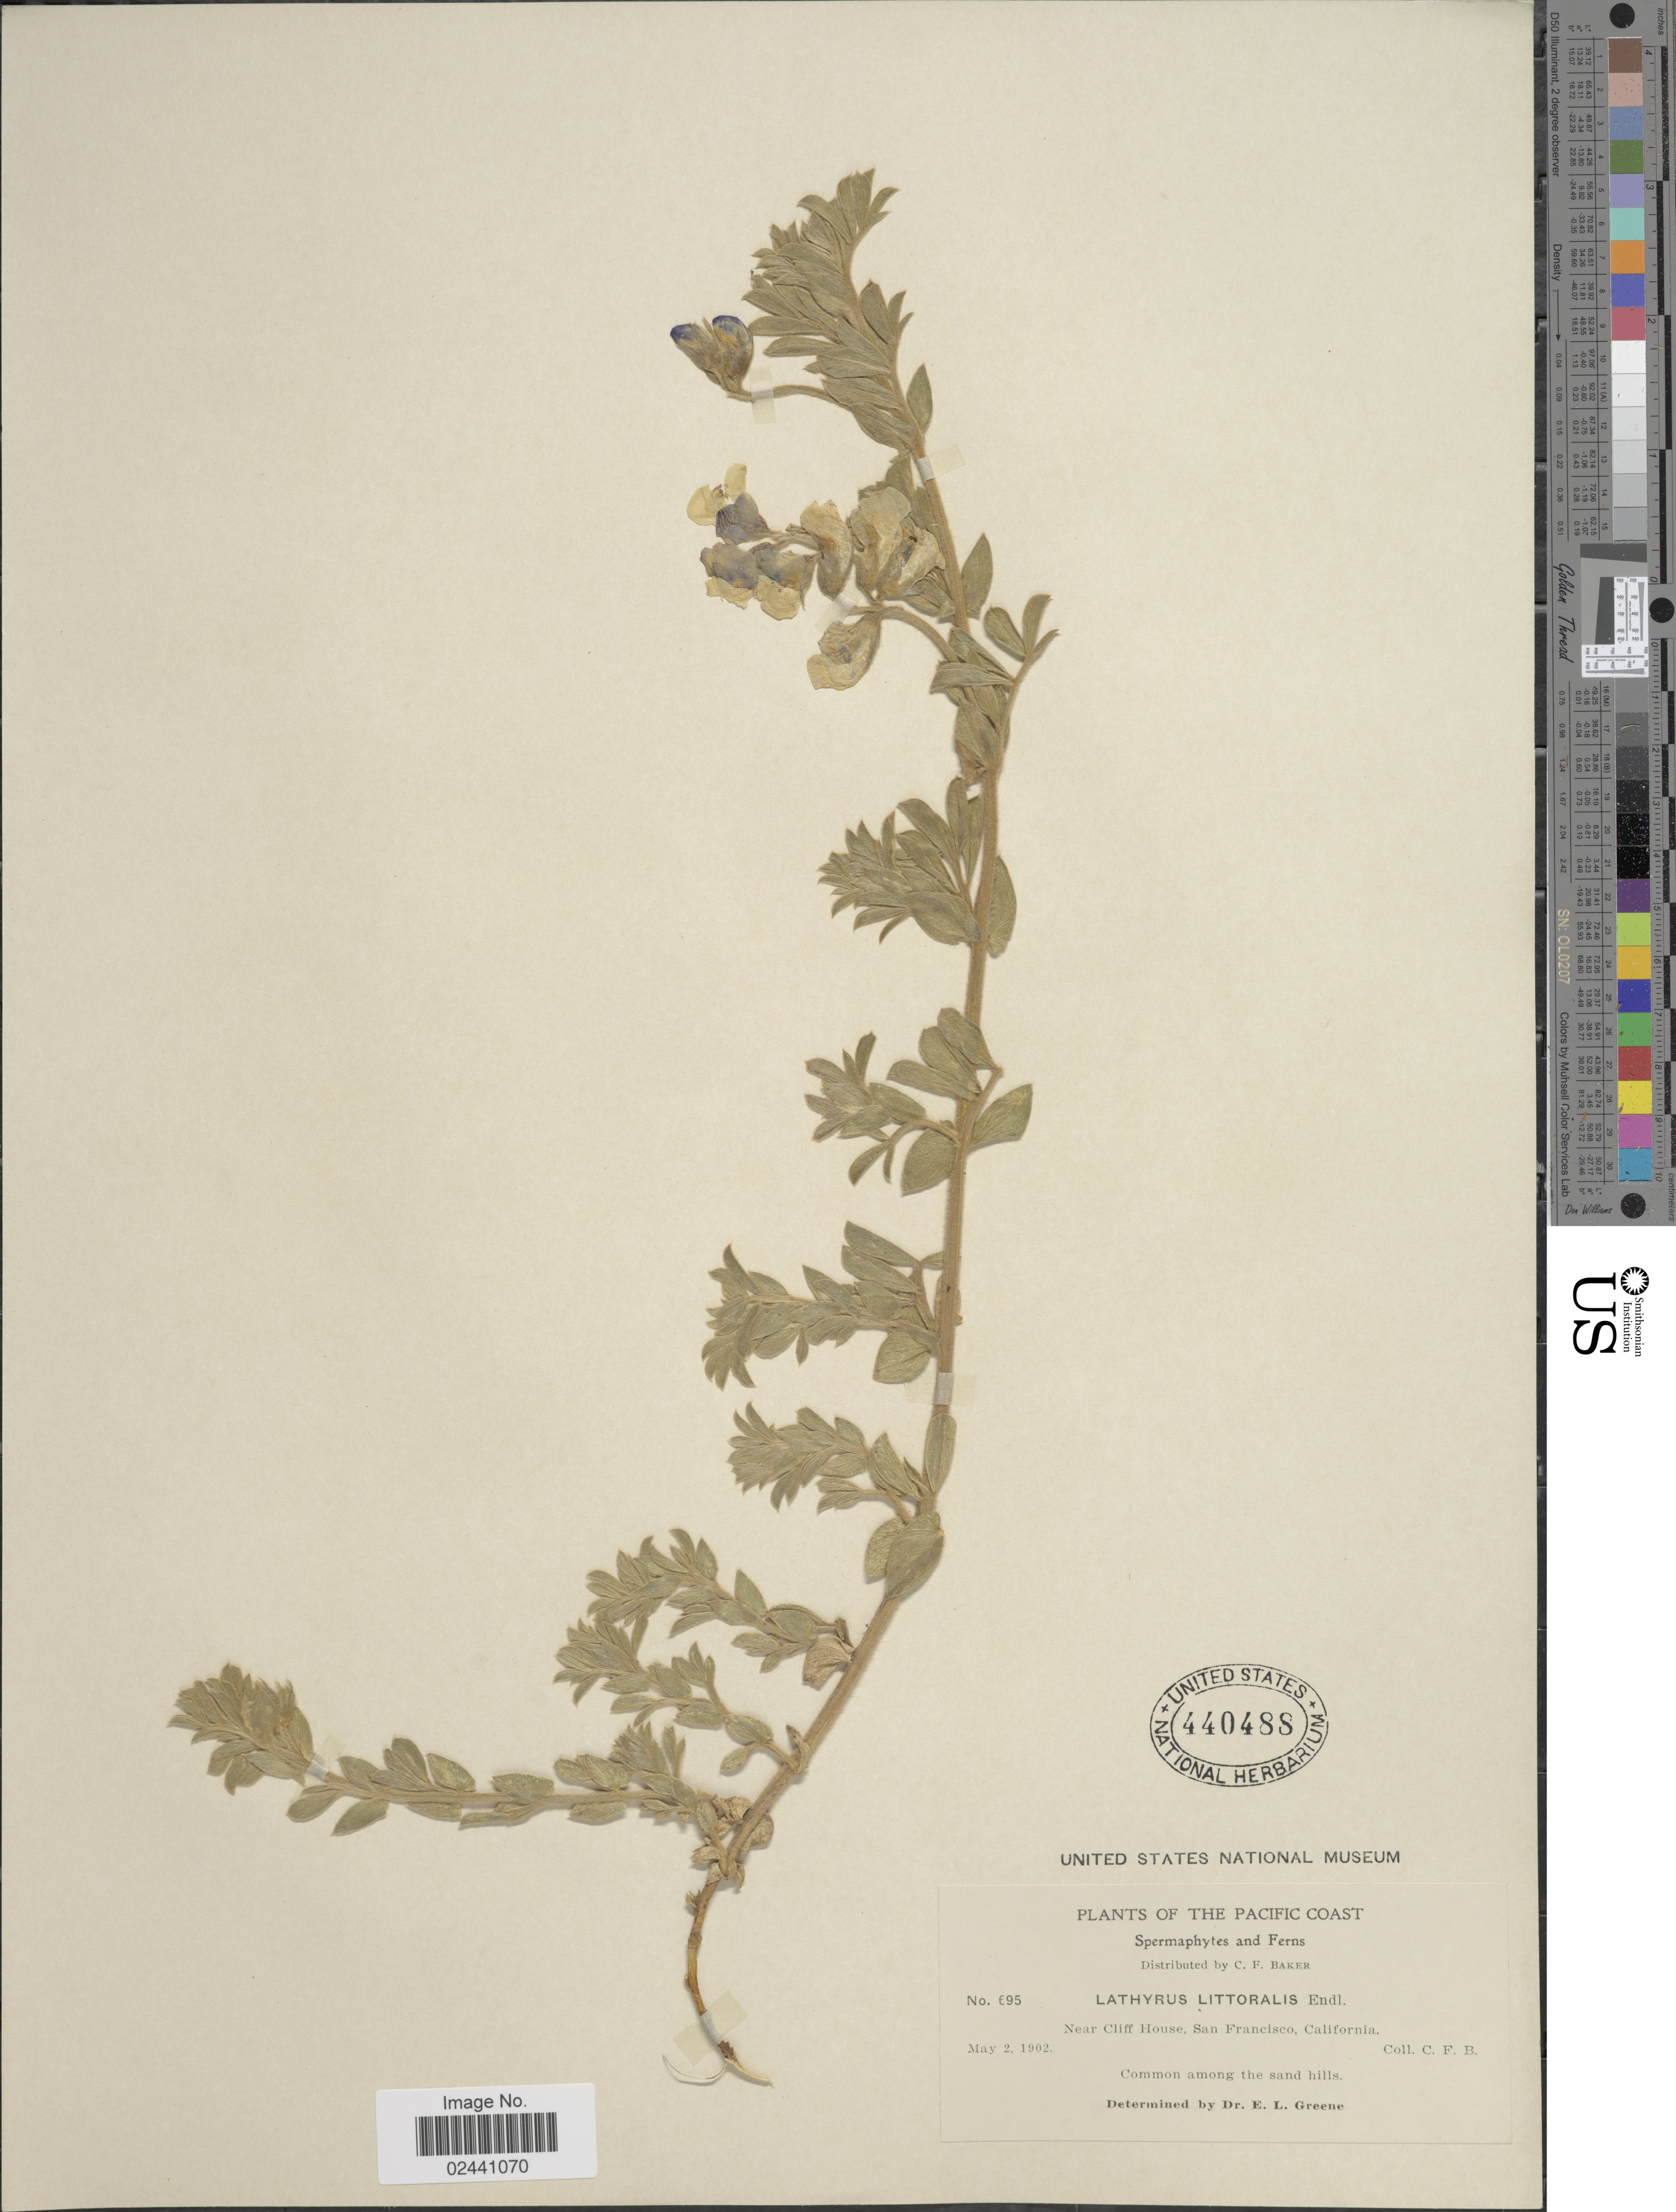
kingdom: Plantae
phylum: Tracheophyta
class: Magnoliopsida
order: Fabales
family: Fabaceae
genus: Lathyrus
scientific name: Lathyrus littoralis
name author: (Torr. & A. Gray) Walp.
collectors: C. F. Baker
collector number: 695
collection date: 1902-05-02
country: United States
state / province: California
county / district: San Francisco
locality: Near Cliff House, San Francisco, California. Pacific Coast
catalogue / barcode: US 440488